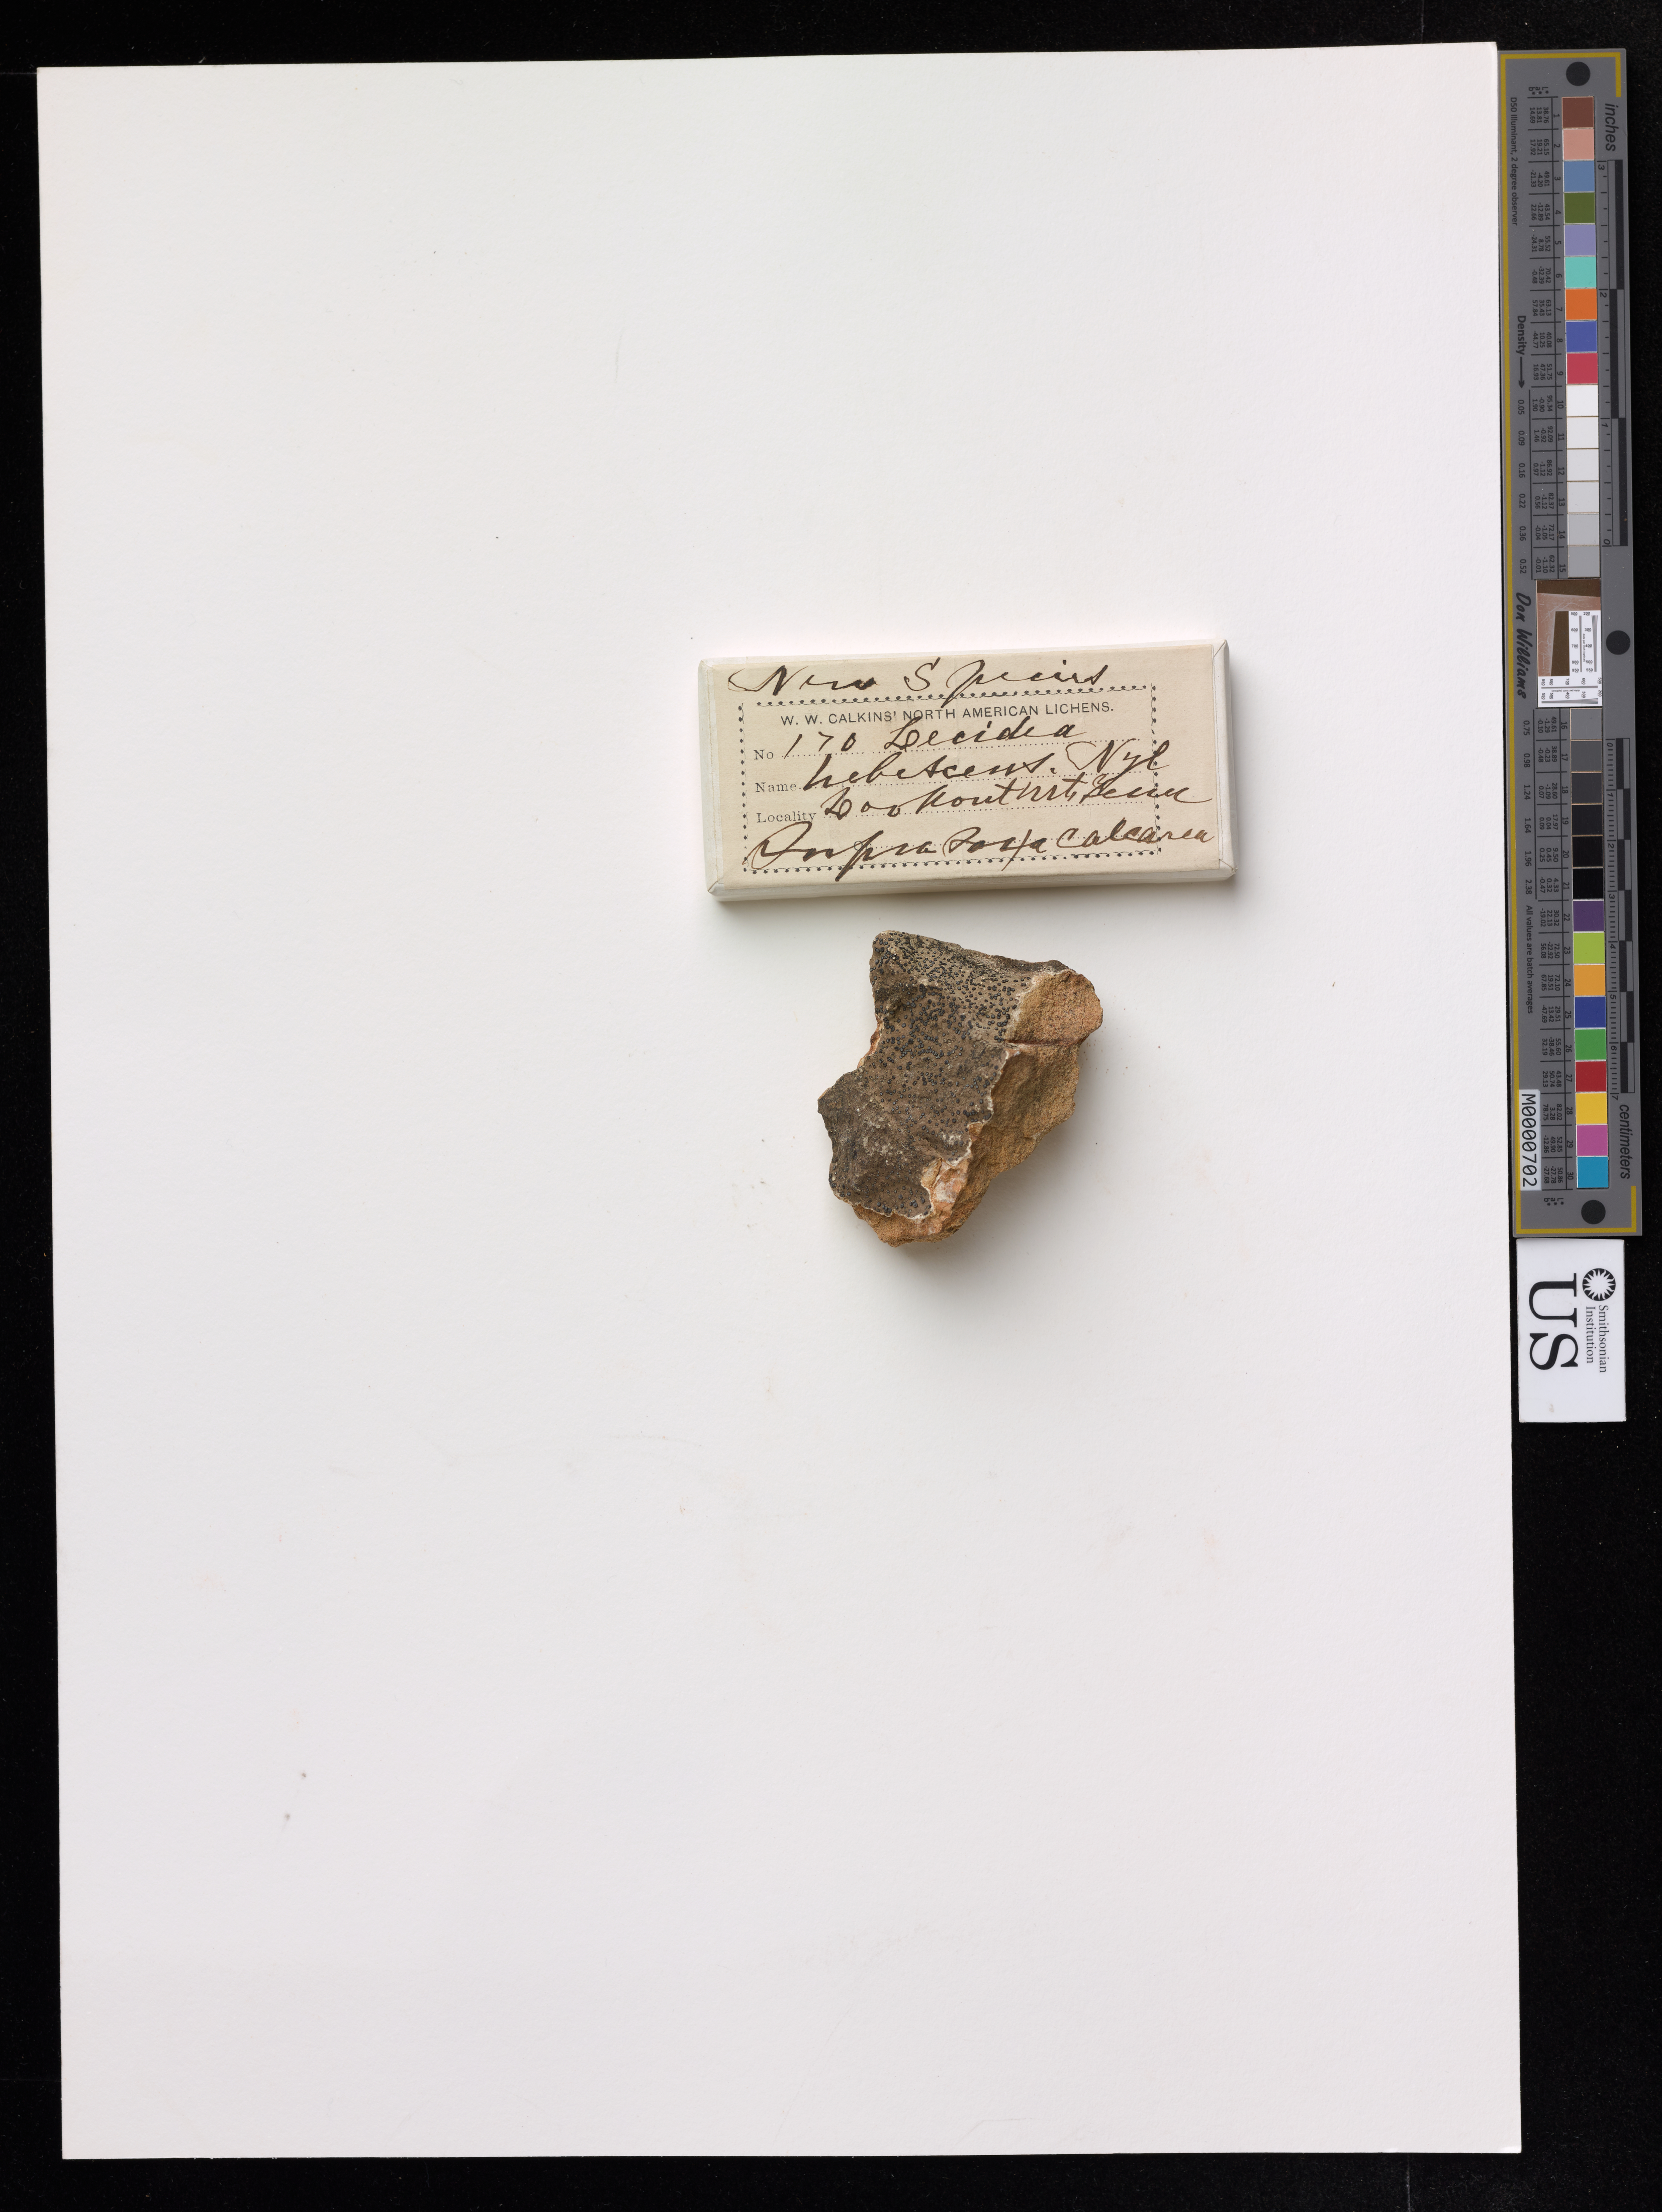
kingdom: Fungi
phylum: Ascomycota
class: Lecanoromycetes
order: Lecideales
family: Lecideaceae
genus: Lecidea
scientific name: Lecidea sp.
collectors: W. Calkins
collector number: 170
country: United States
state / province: Tennessee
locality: Lookout Mt.